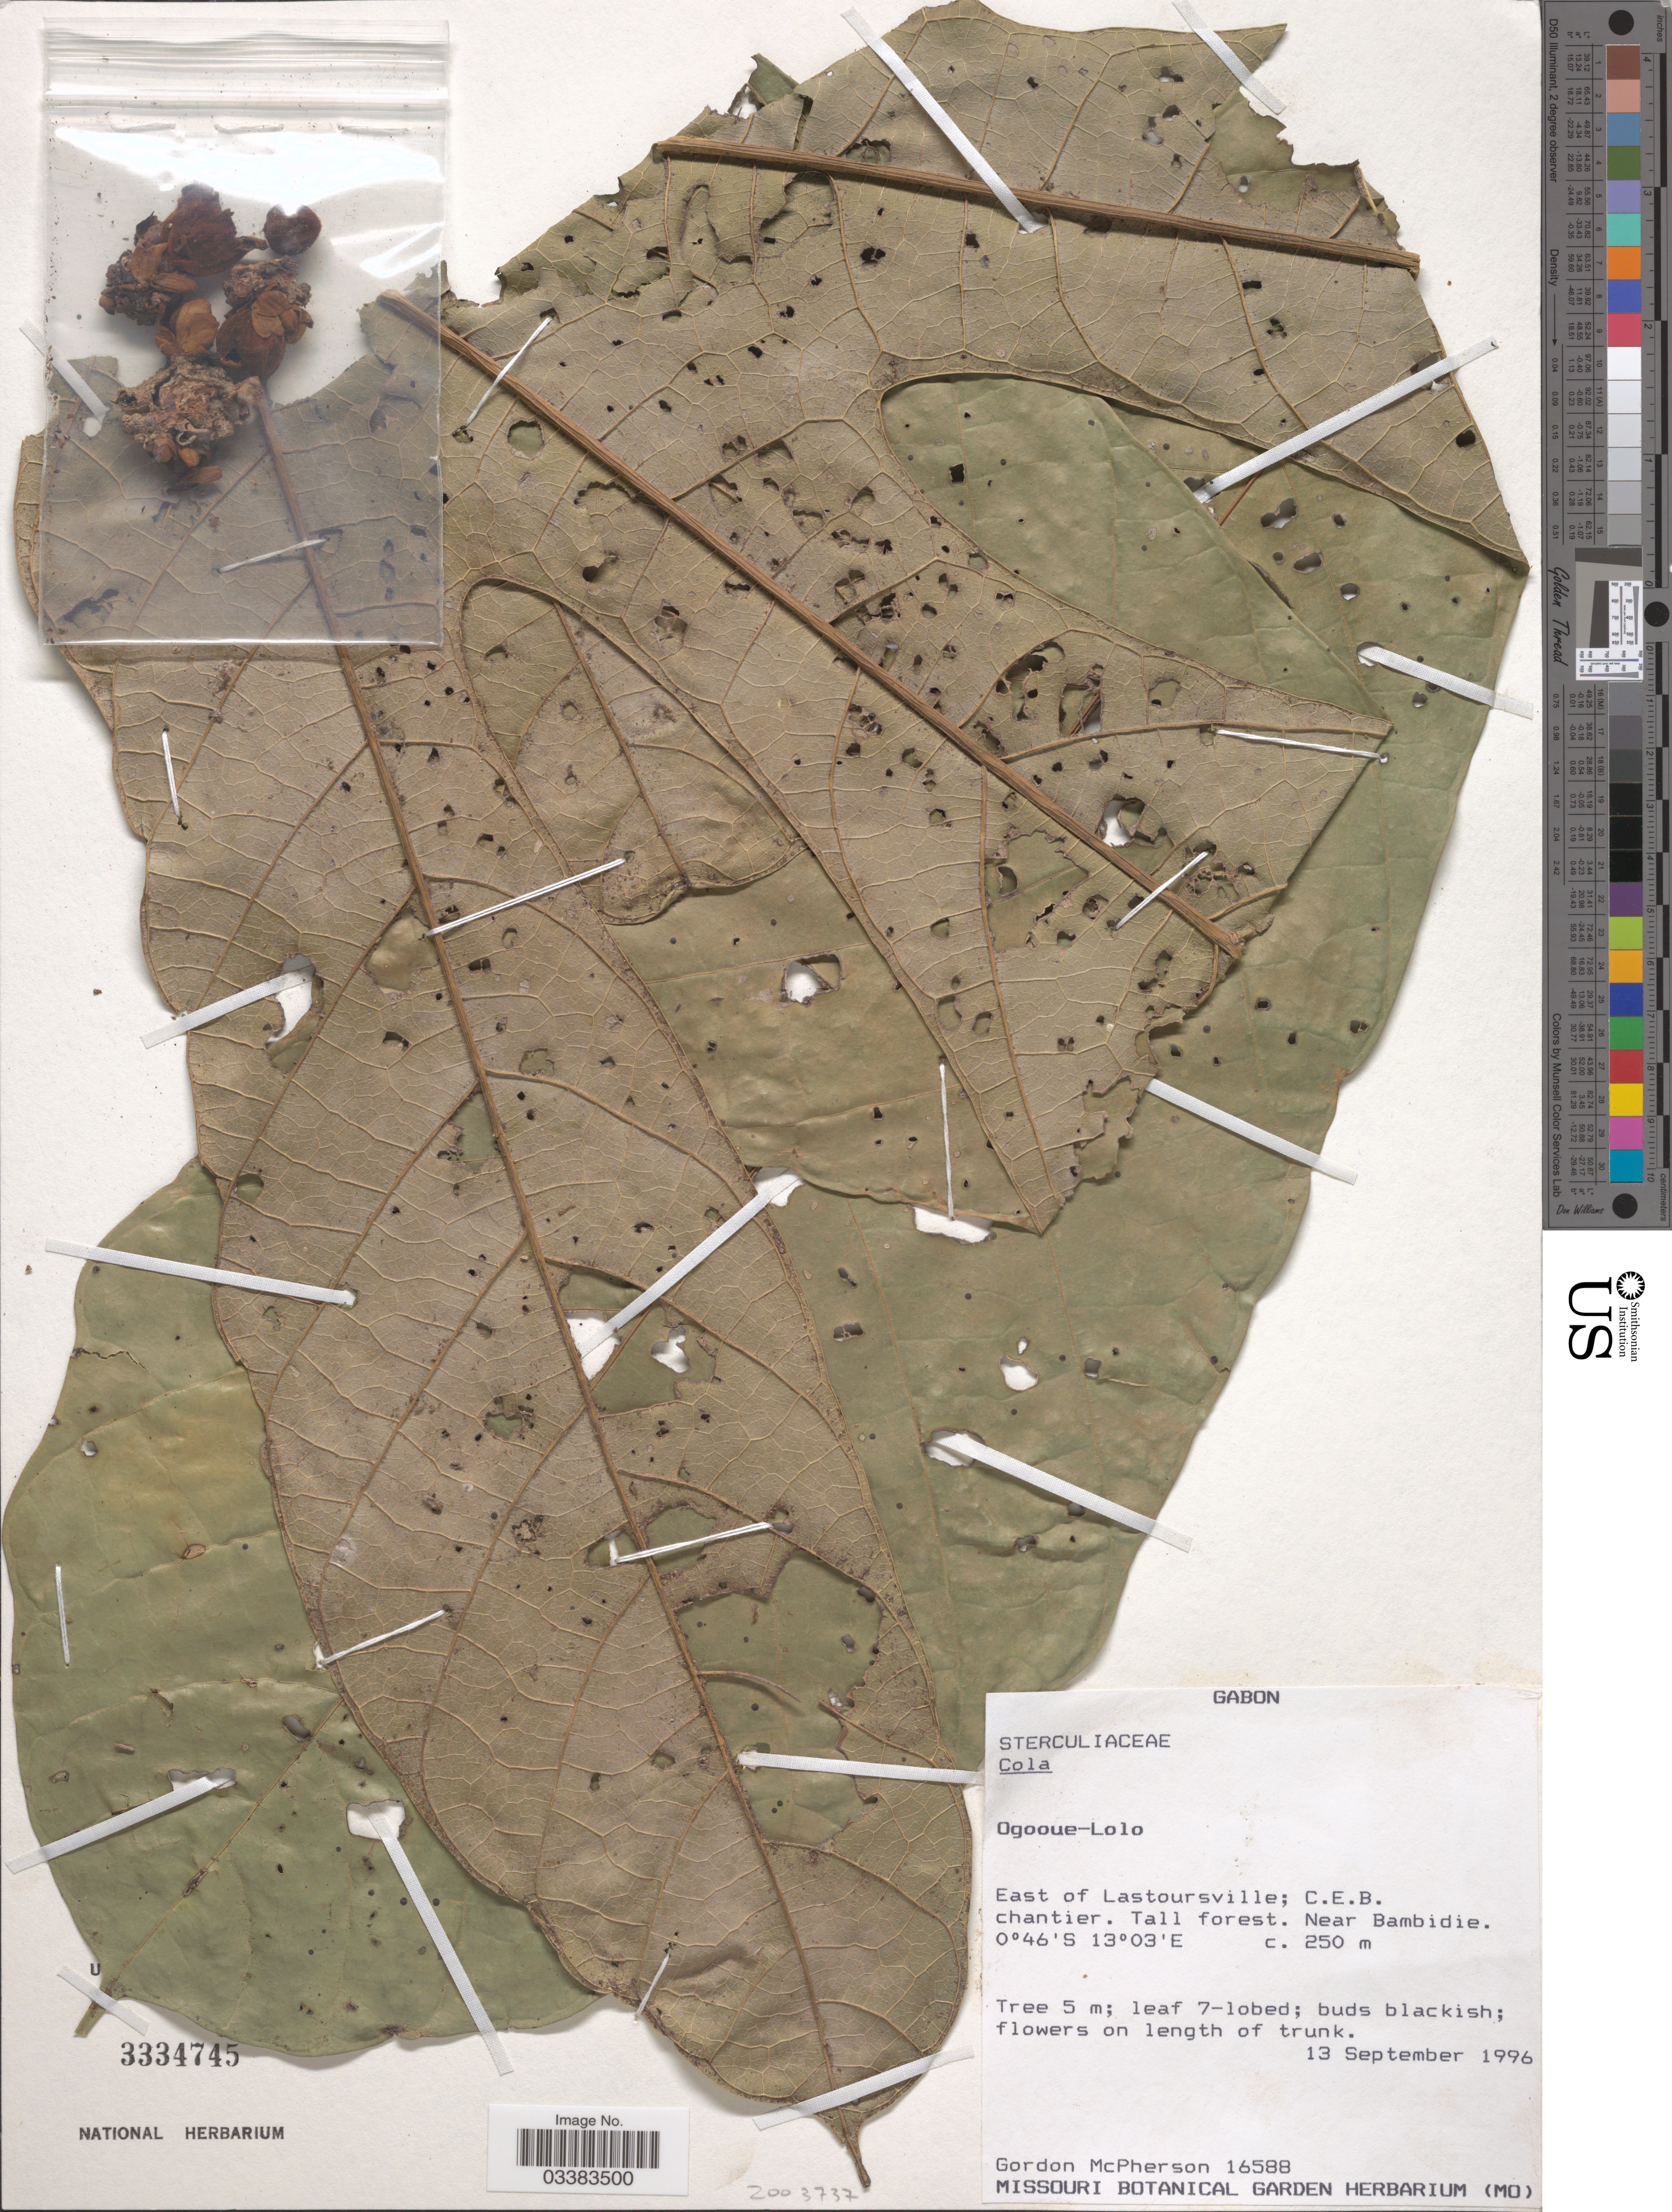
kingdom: Plantae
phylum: Tracheophyta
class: Magnoliopsida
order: Malvales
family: Malvaceae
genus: Cola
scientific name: Cola sp.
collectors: G. D. McPherson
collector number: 16588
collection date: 1996-09-13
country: Gabon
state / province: Ogooue-Lolo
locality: East of Lastoursville; C.E.B. chantier. Tall forest. Near Bambidie.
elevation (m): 250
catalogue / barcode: US 3334745